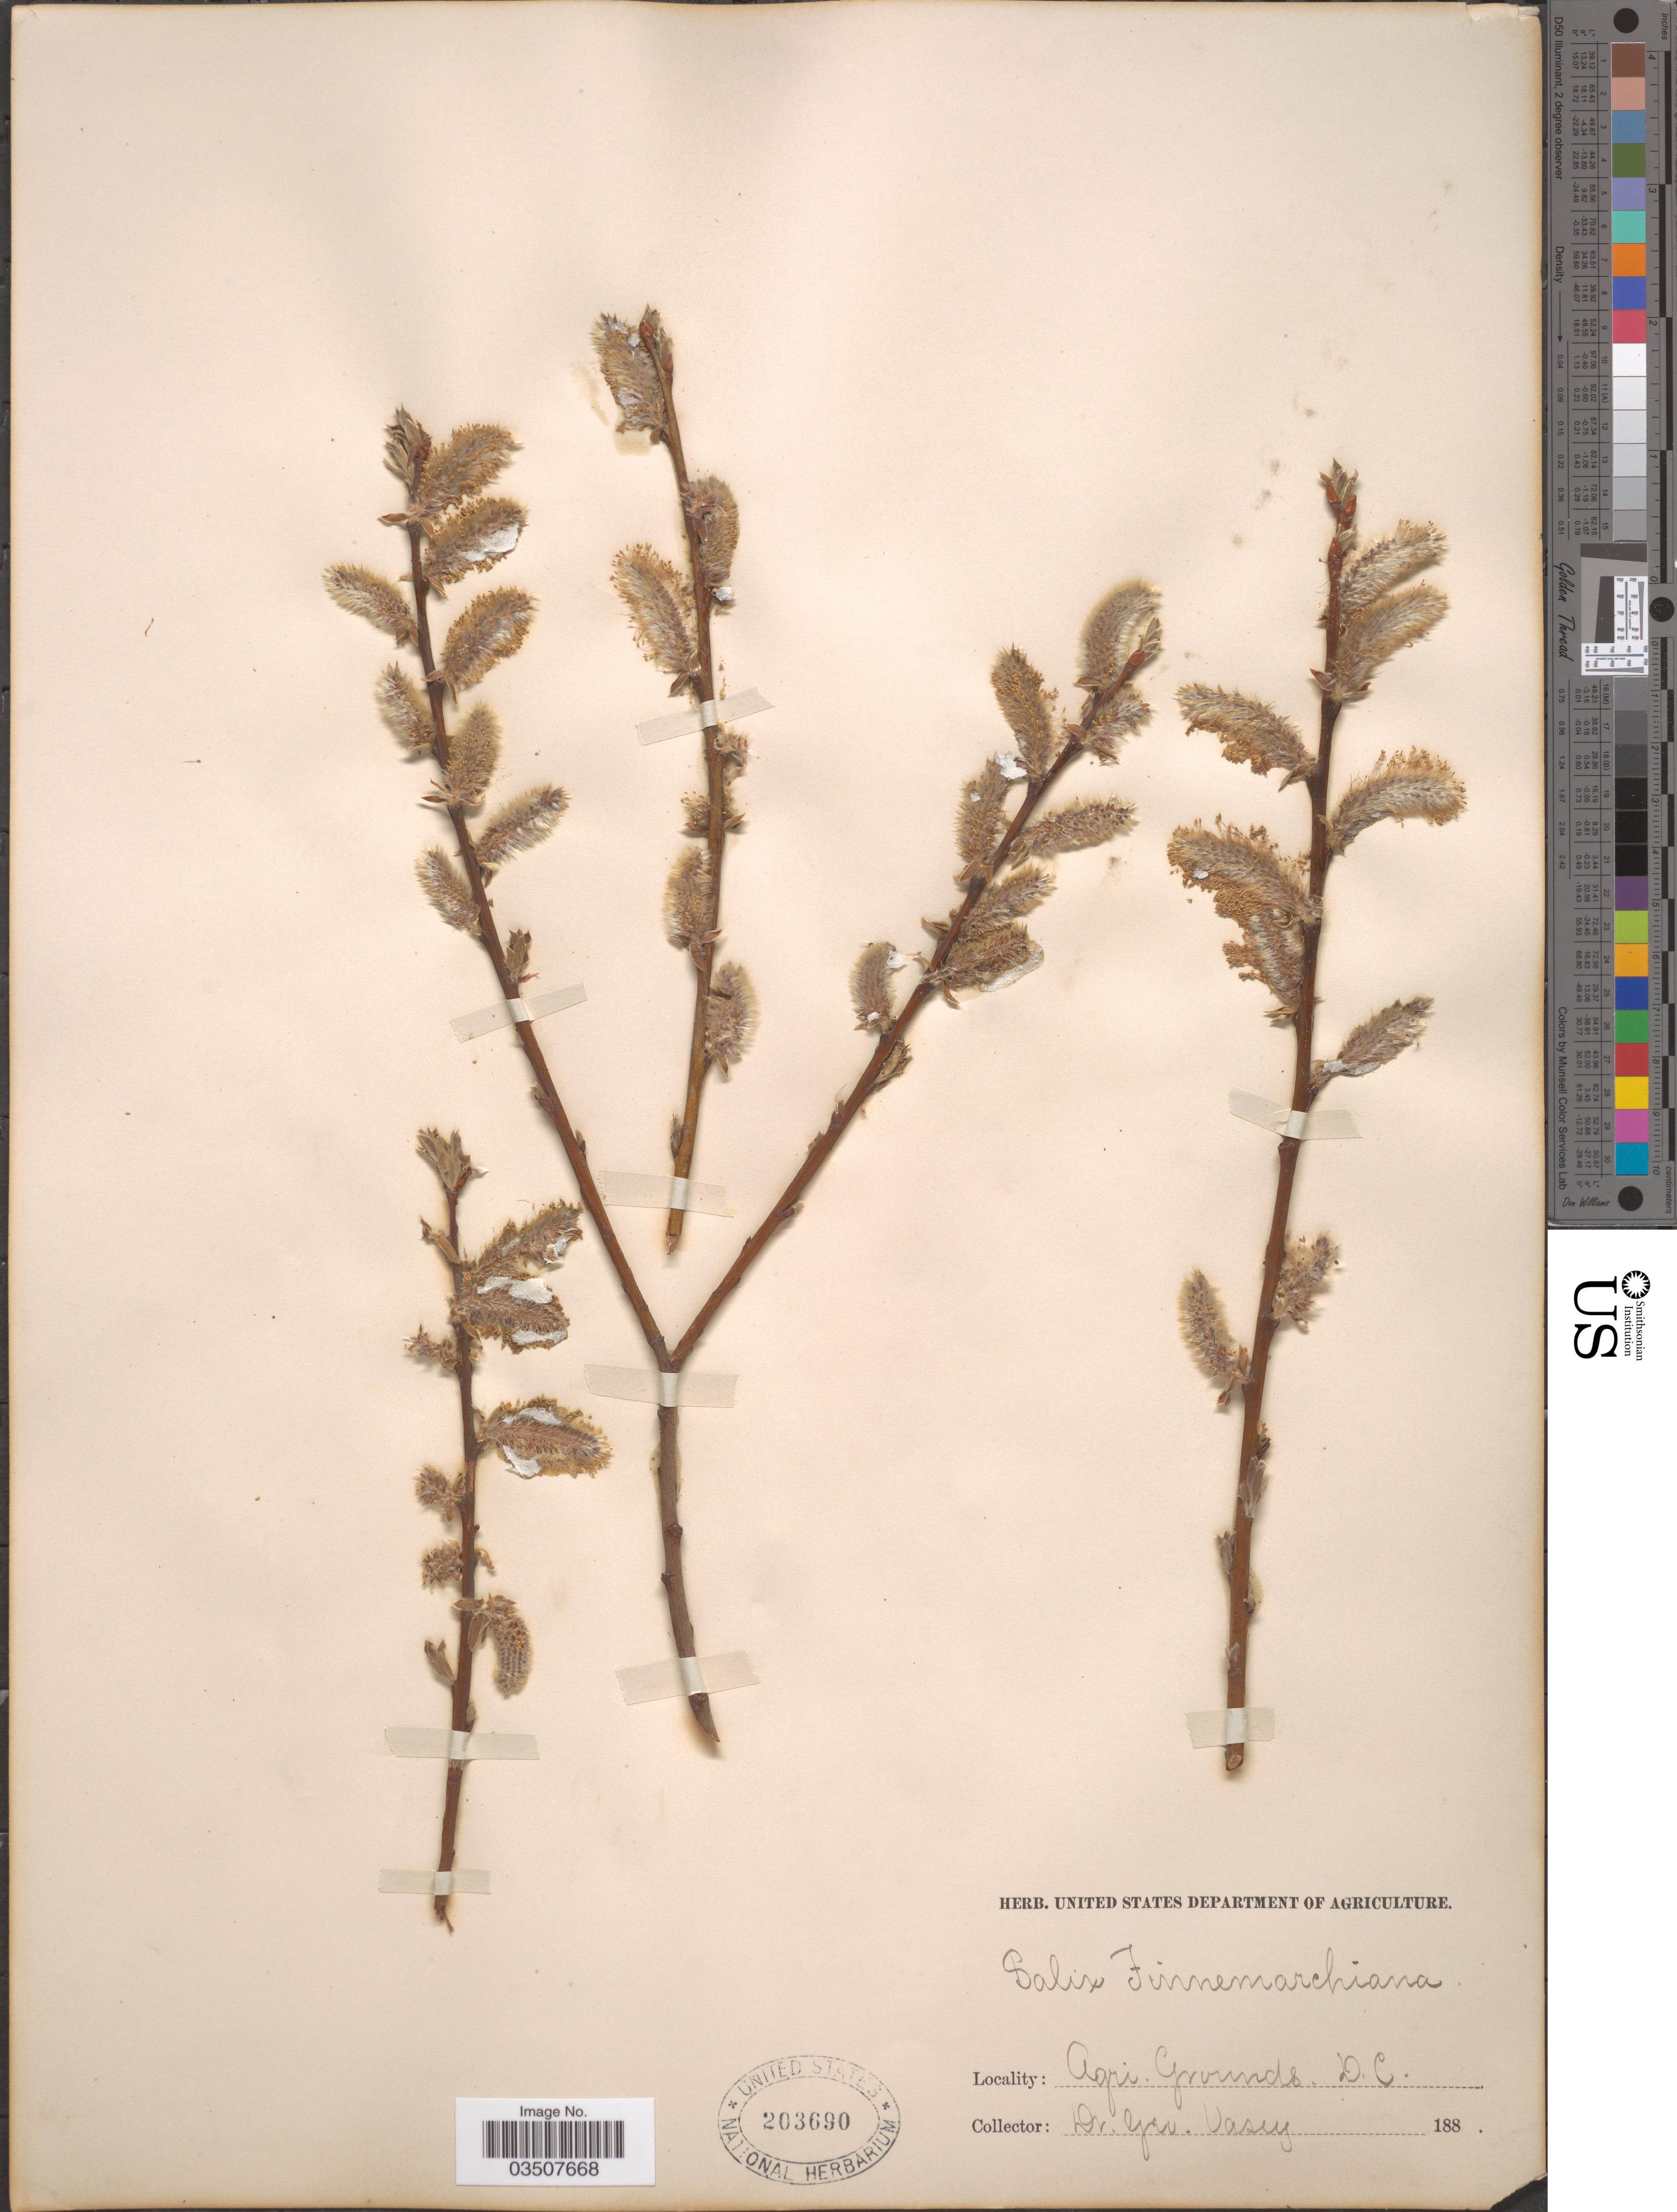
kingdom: Plantae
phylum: Tracheophyta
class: Magnoliopsida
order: Malpighiales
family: Salicaceae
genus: Salix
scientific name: Salix cardiophylla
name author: Trautv. & C.A. Mey.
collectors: G. Vasey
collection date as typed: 188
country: United States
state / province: District of Columbia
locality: Agri. Grounds. D.C.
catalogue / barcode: US 203690